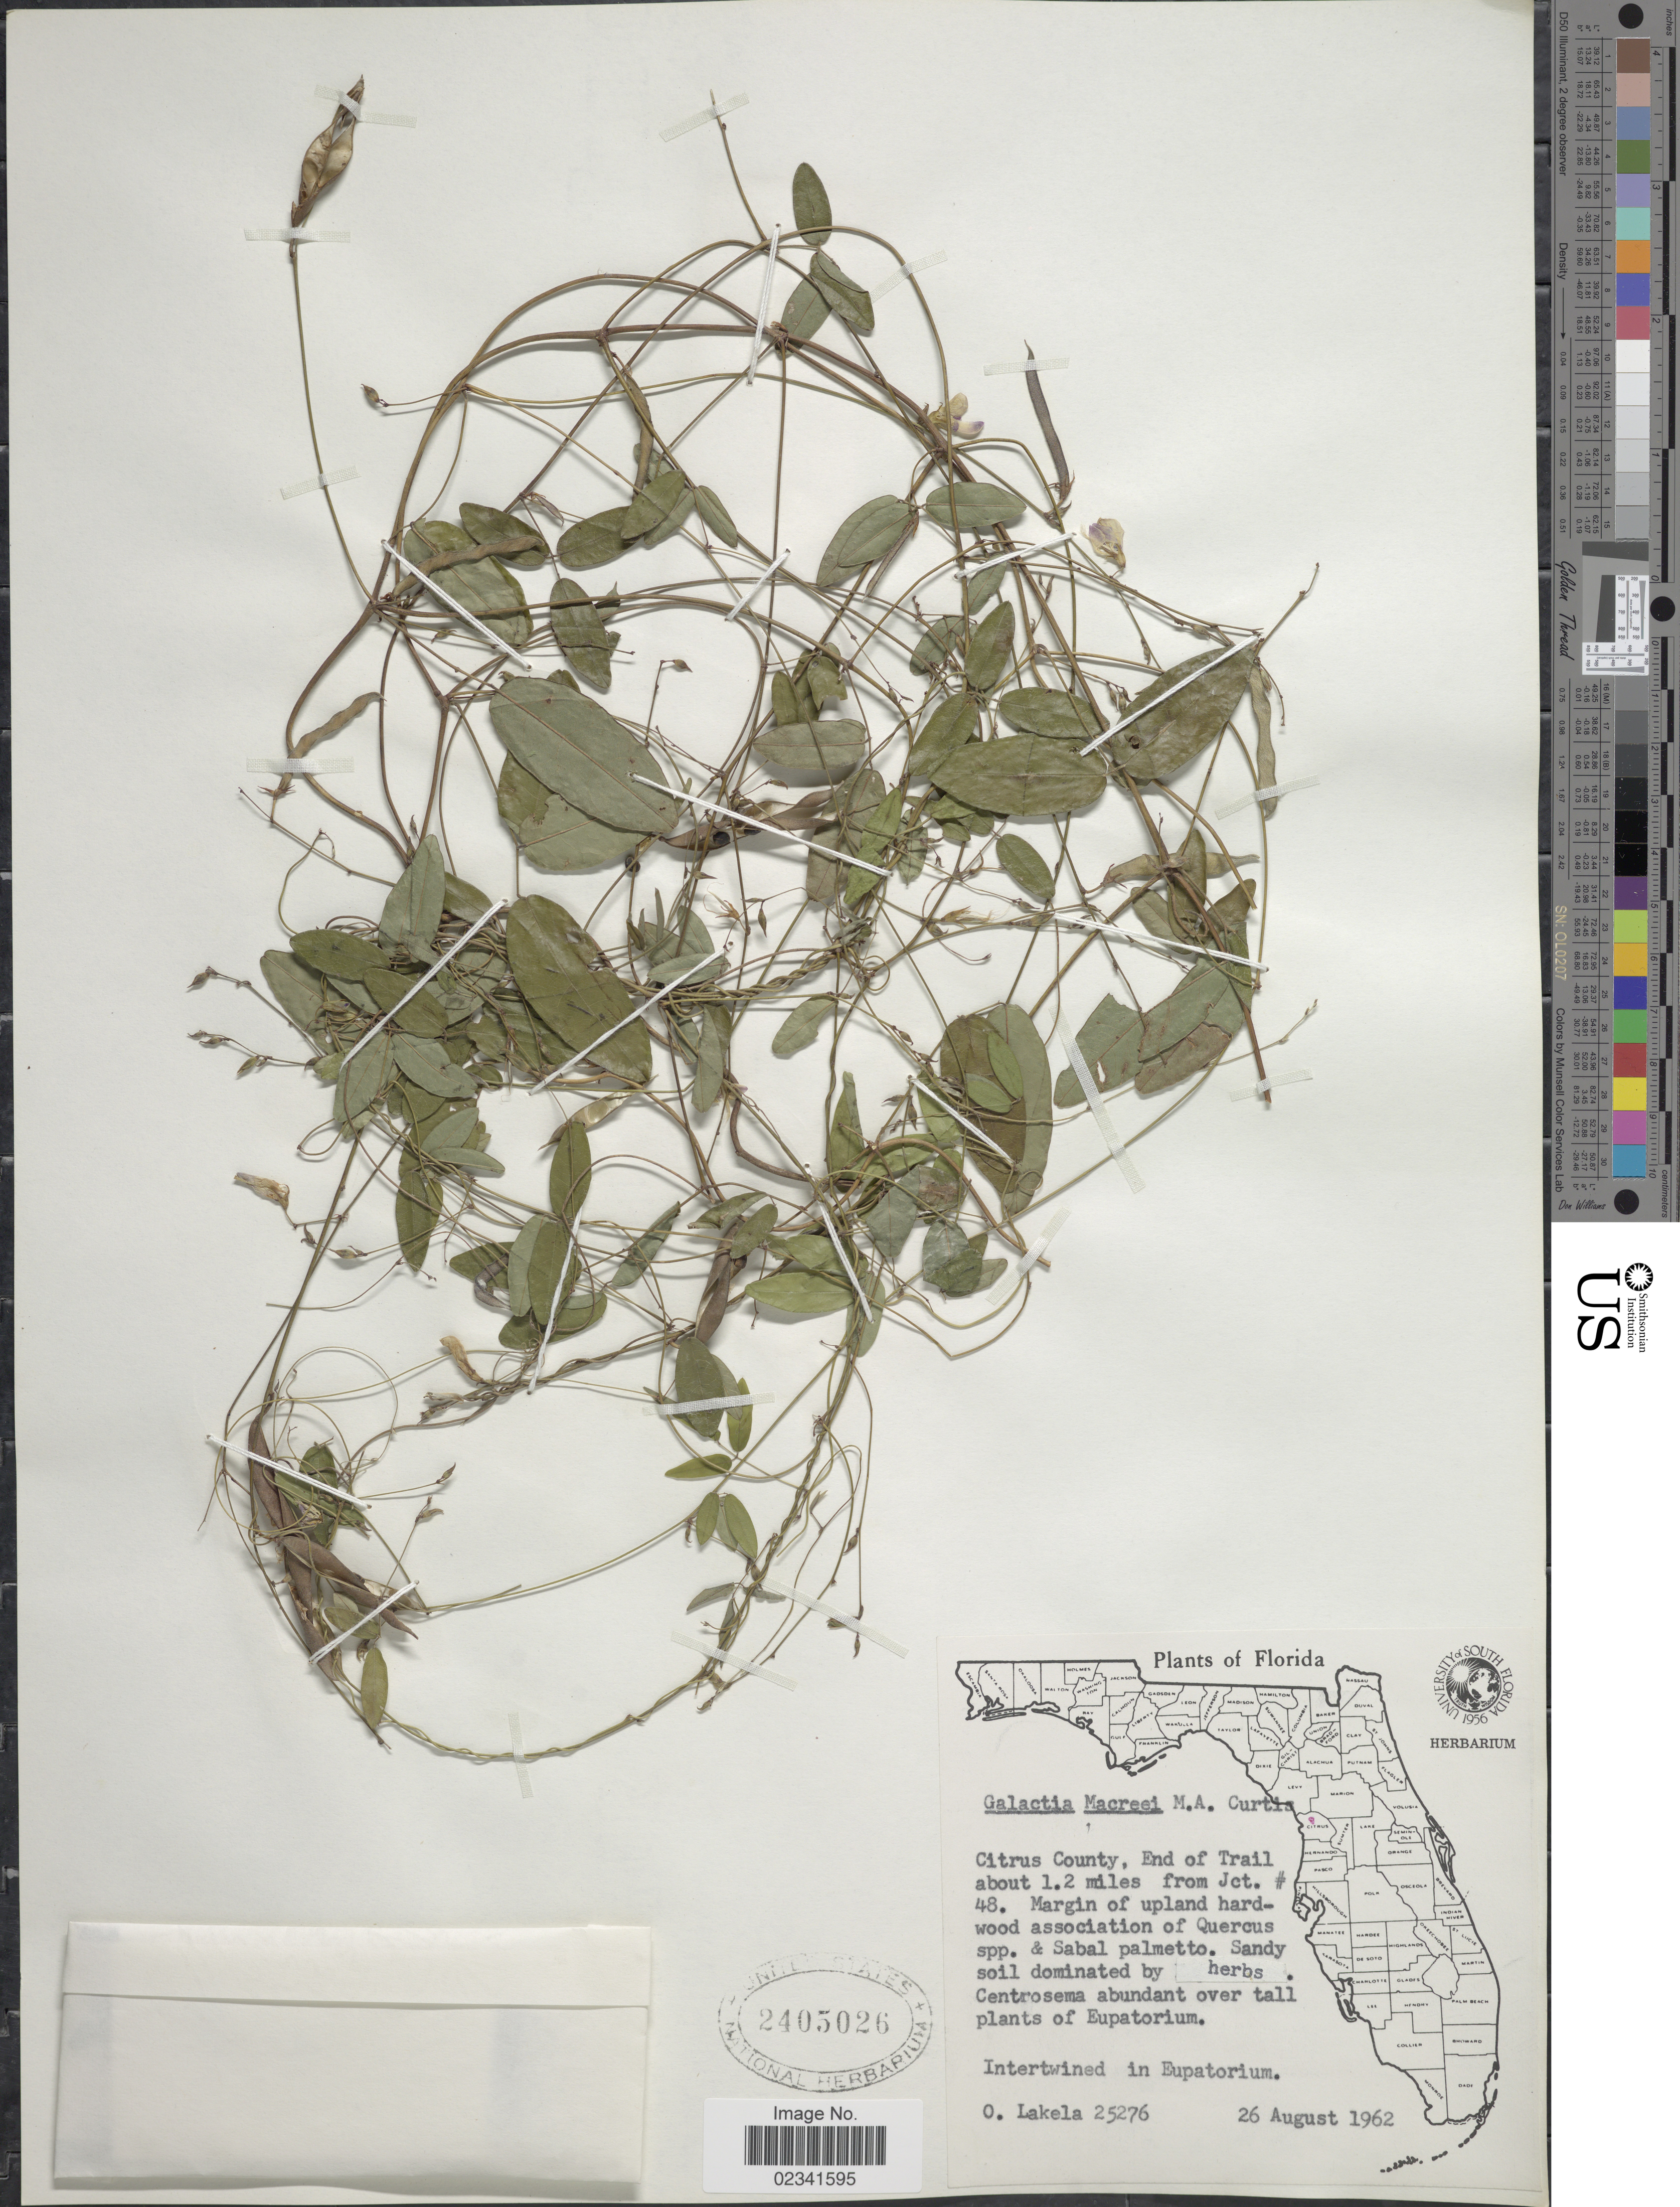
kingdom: Plantae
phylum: Tracheophyta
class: Magnoliopsida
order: Fabales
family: Fabaceae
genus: Galactia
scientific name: Galactia macreei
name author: M.A. Curtis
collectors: O. Lakela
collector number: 25276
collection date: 1962-08-26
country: United States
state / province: Florida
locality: Citrus County. End of Trail about 1.2 miles from jct. #48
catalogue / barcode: US 2405026